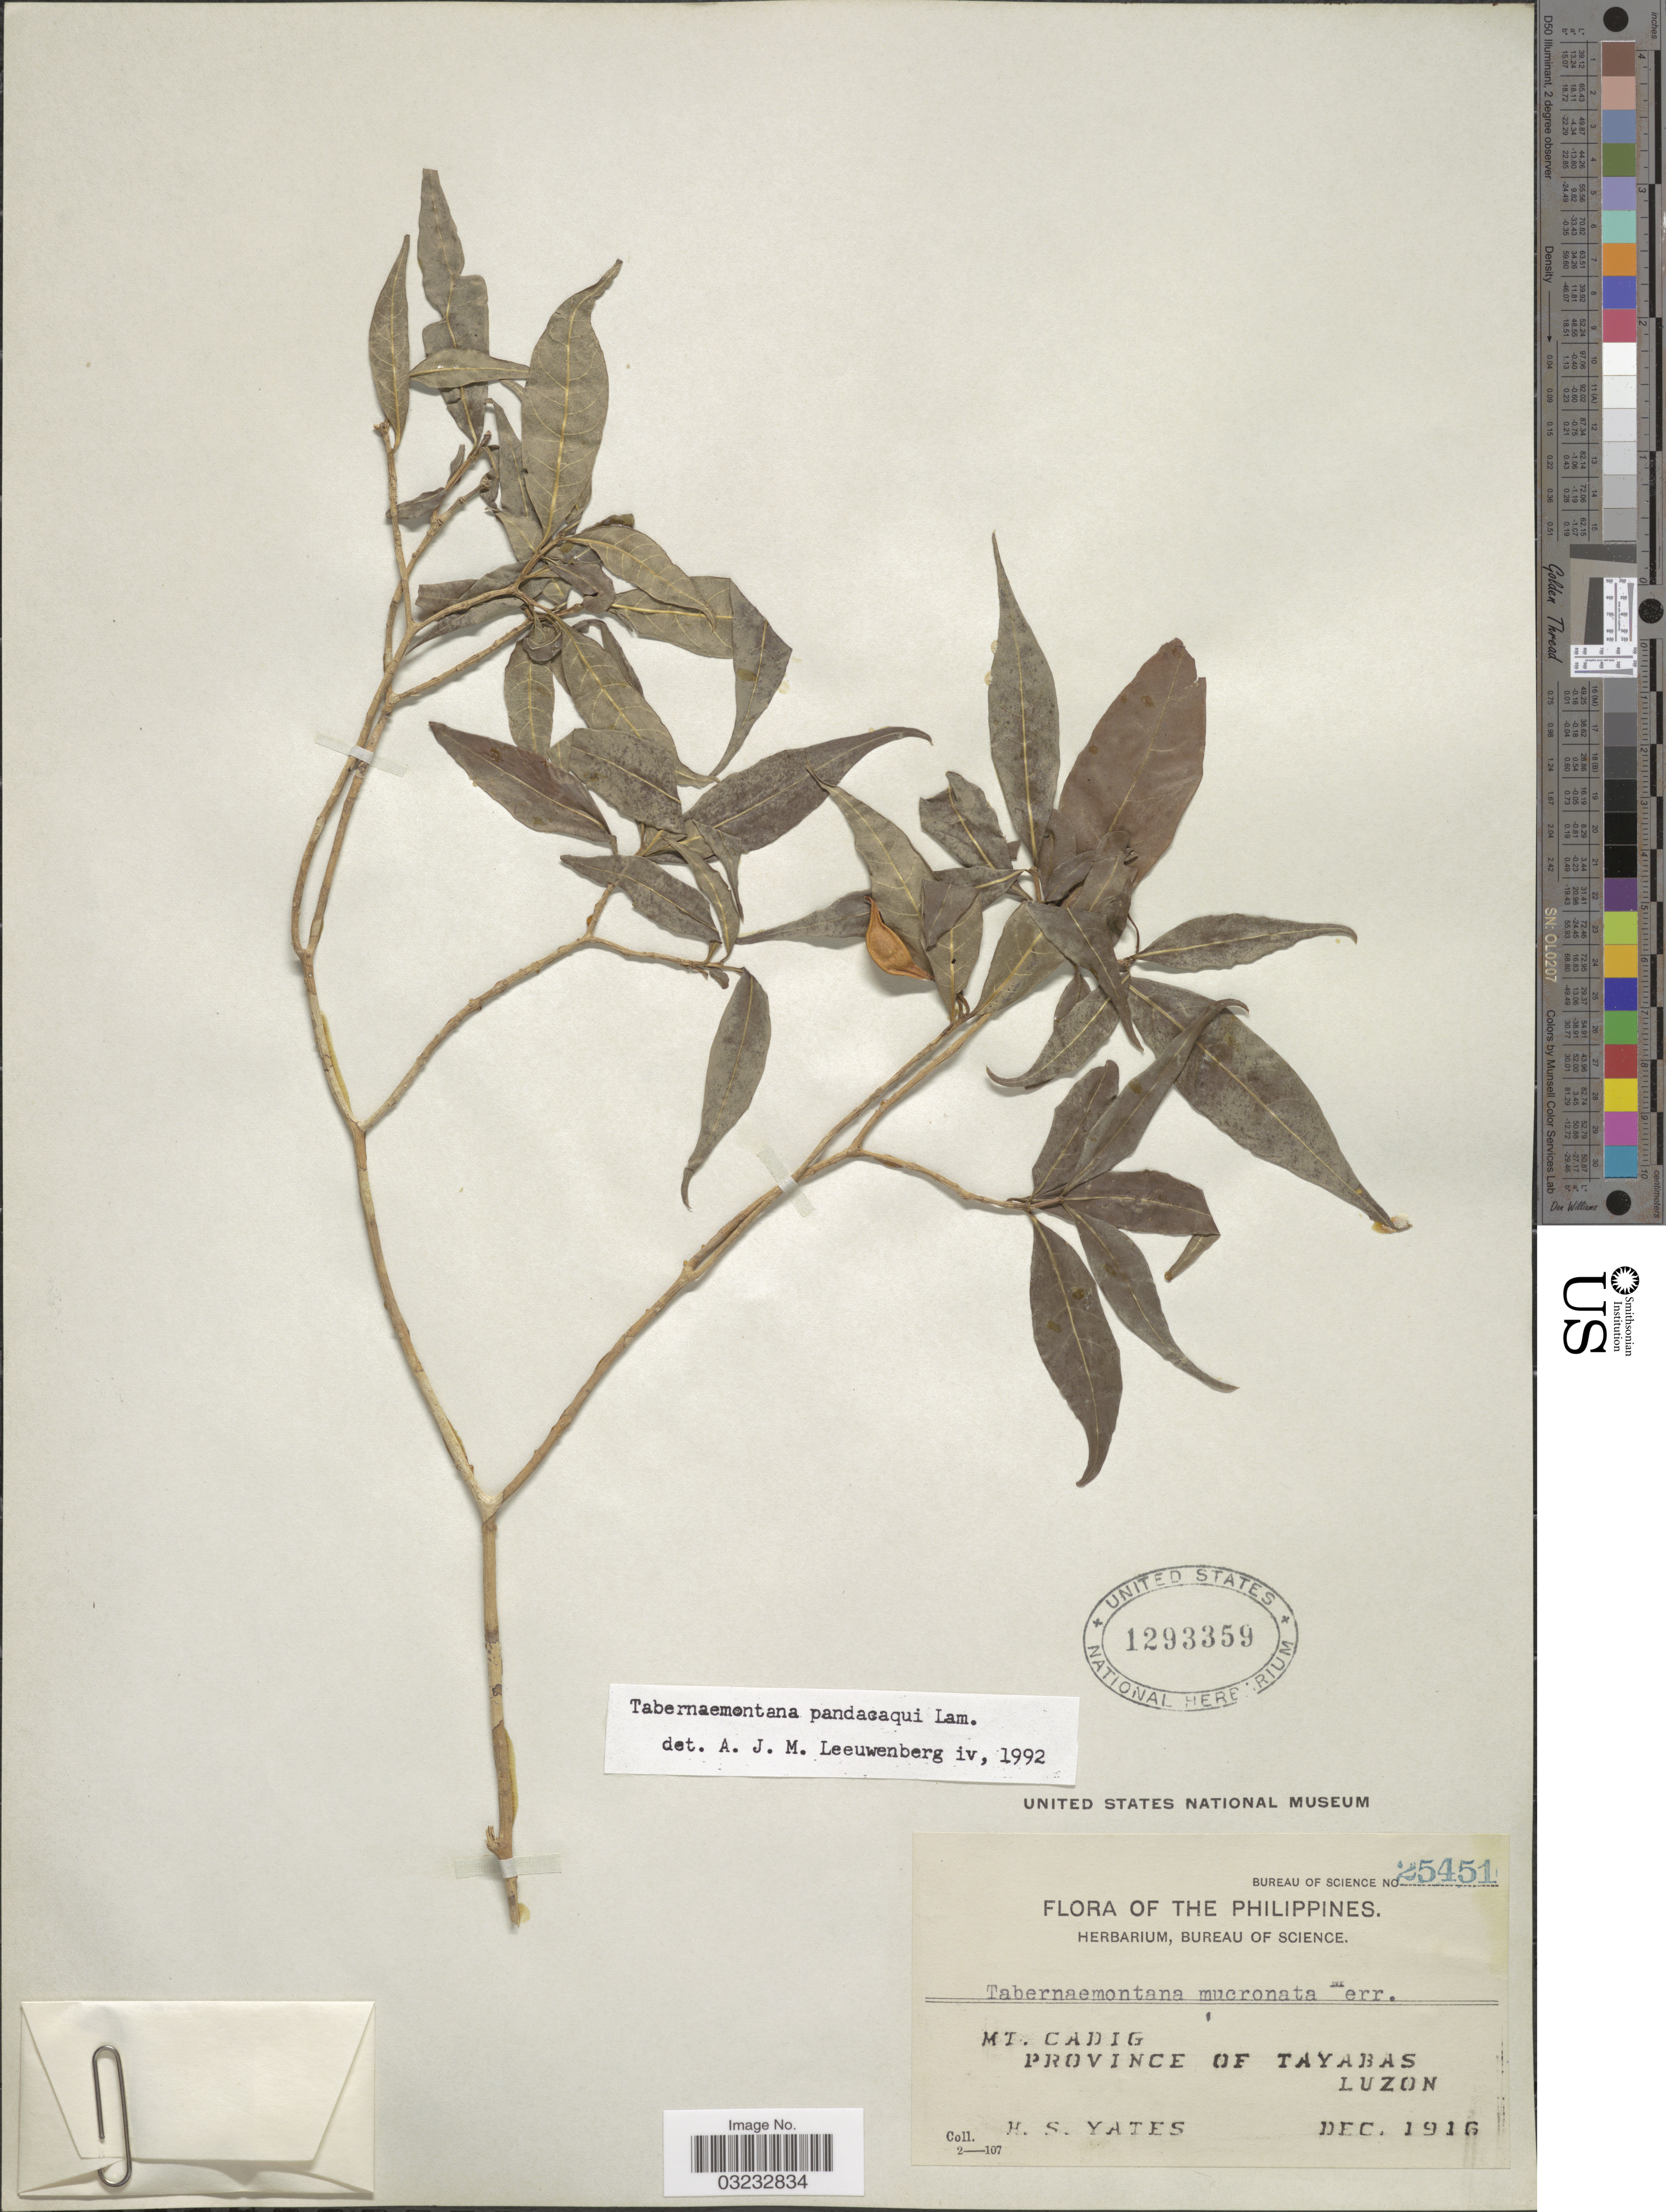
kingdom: Plantae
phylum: Tracheophyta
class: Magnoliopsida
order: Gentianales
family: Apocynaceae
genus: Tabernaemontana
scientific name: Tabernaemontana pandacaqui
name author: Poir.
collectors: H. S. Yates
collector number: Bureau of Science 25451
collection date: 1916-12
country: Philippines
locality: Mt. Cadig, Province of Tayabas, Luzon.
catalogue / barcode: US 1293359